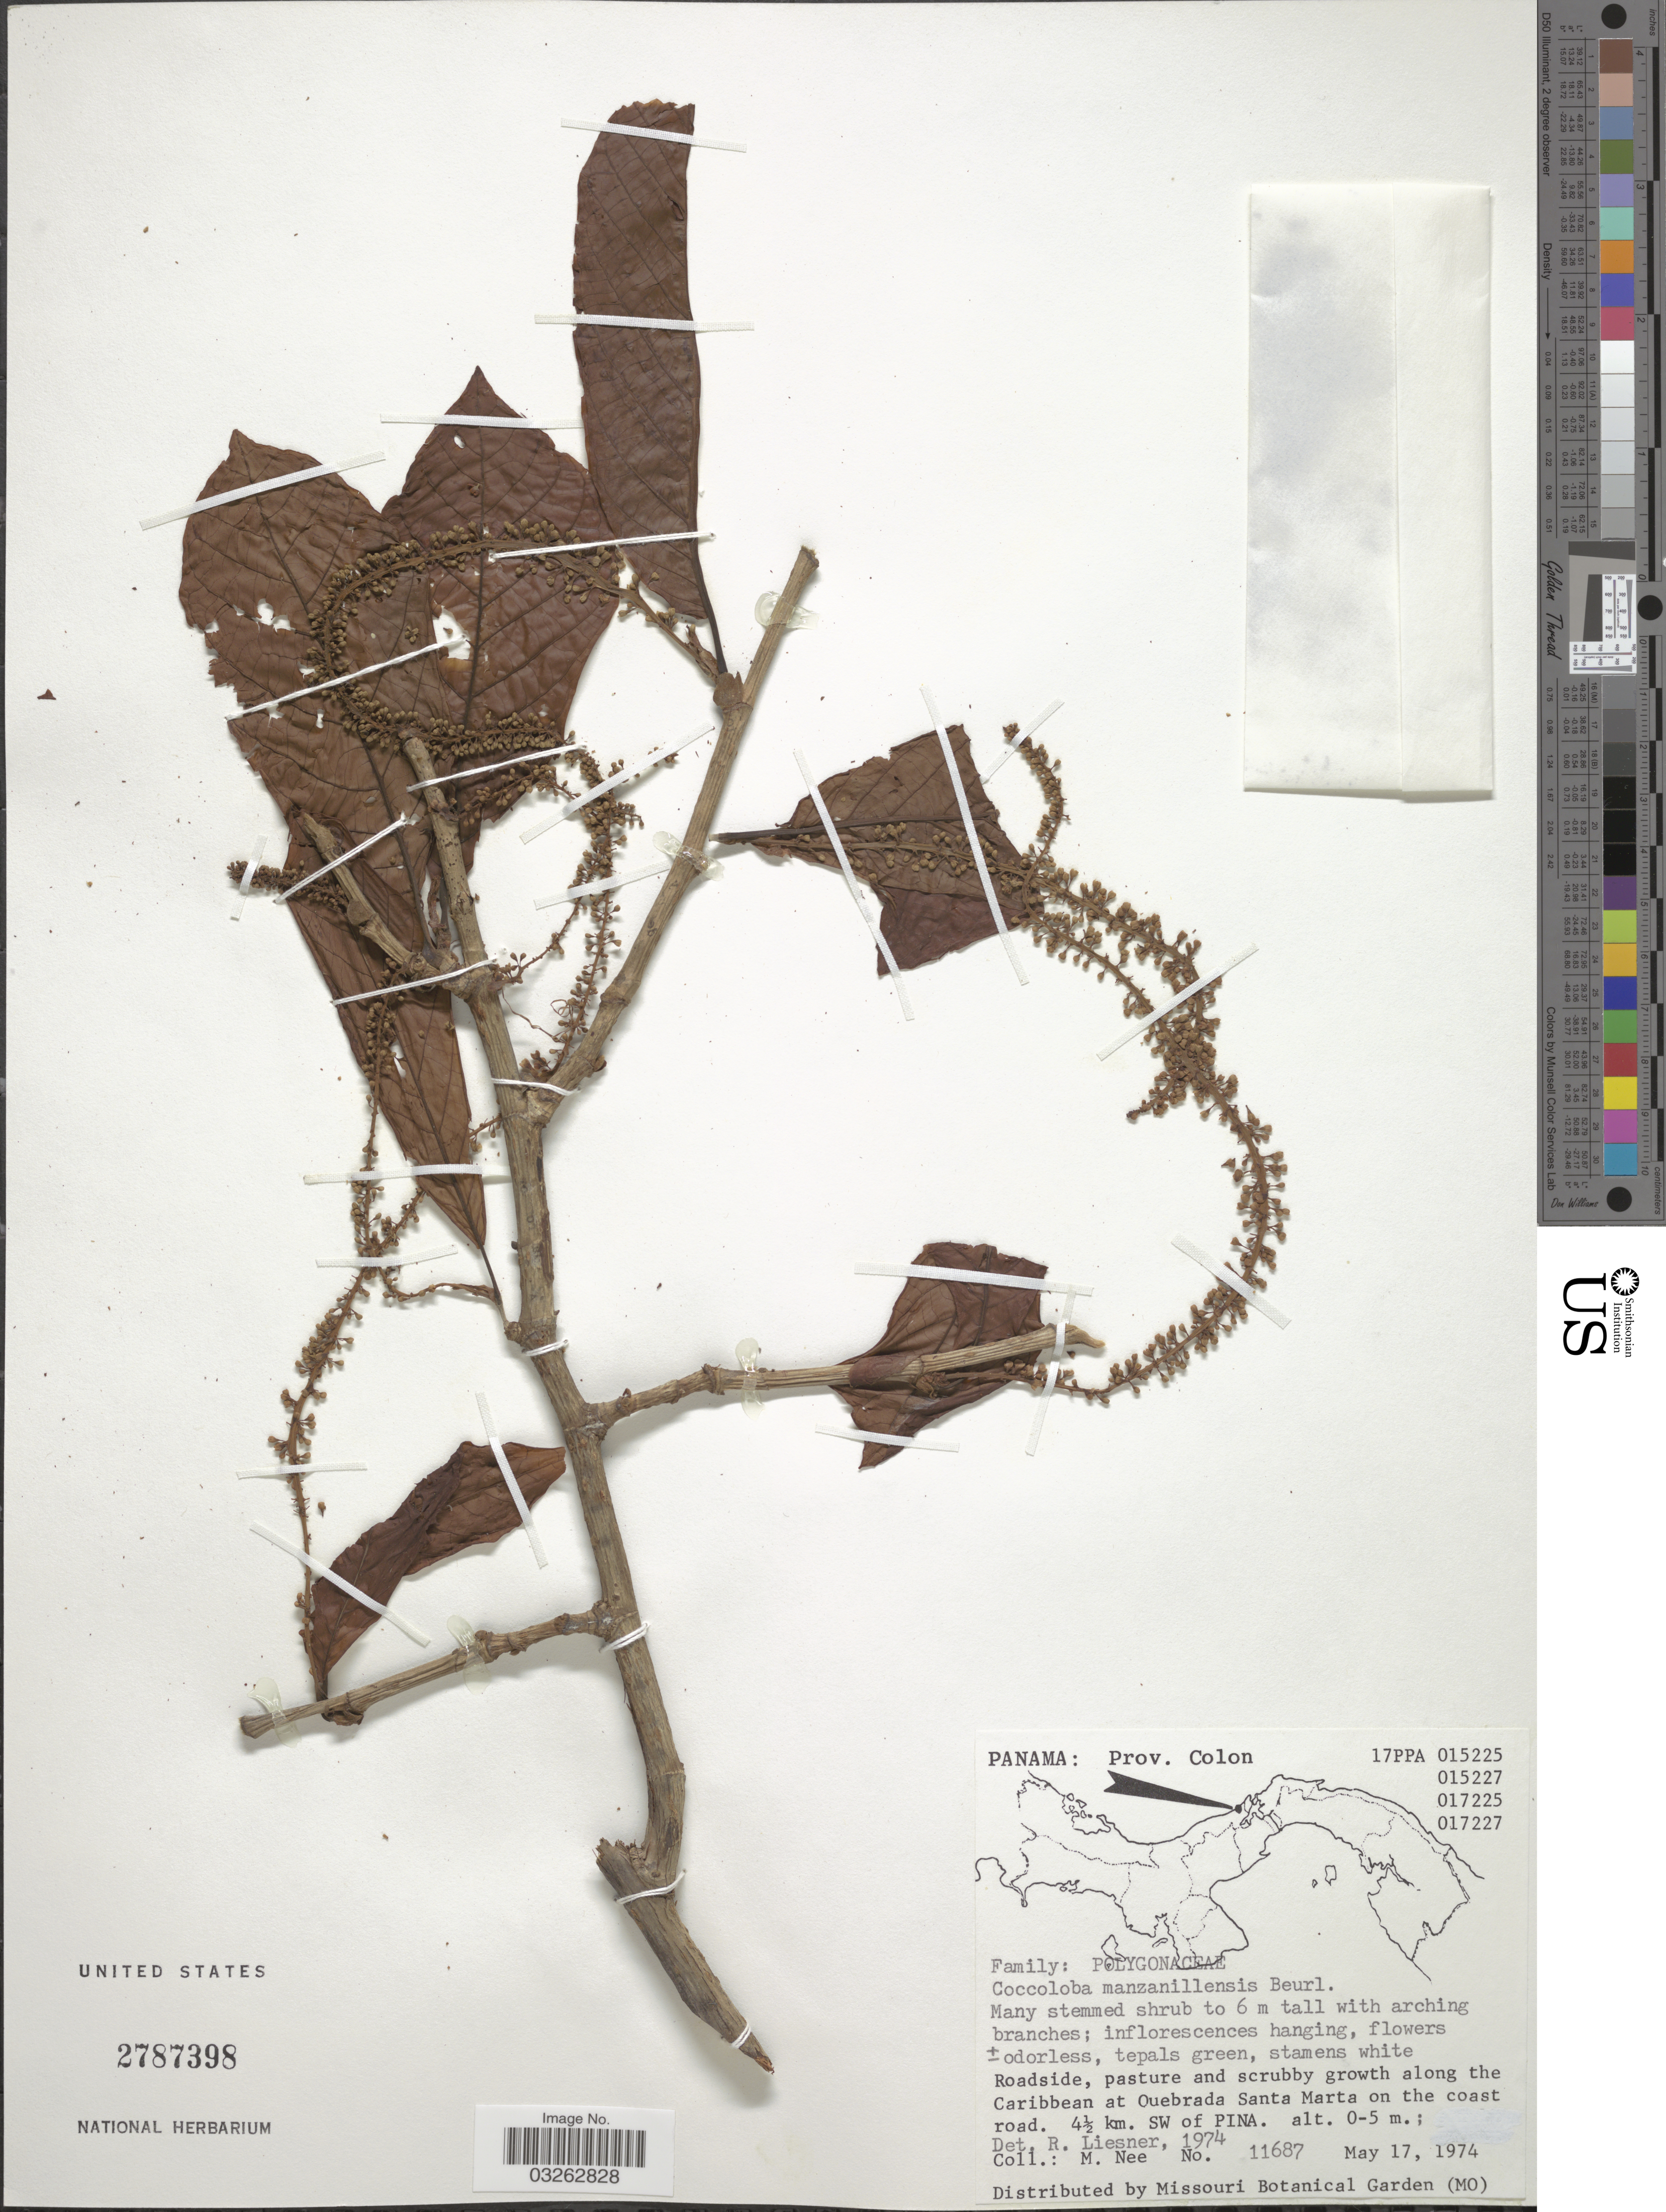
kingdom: Plantae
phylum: Tracheophyta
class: Magnoliopsida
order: Caryophyllales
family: Polygonaceae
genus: Coccoloba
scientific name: Coccoloba manzinellensis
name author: Beurl.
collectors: M. Nee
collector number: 11687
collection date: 1974-05-17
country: Panama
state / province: Colón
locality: Roadside, pasture and scrubby growth along the Caribbean at Quebrada Santa Marta on the coast road. 4½ km. SW of PINA.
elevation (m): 0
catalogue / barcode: US 2787398